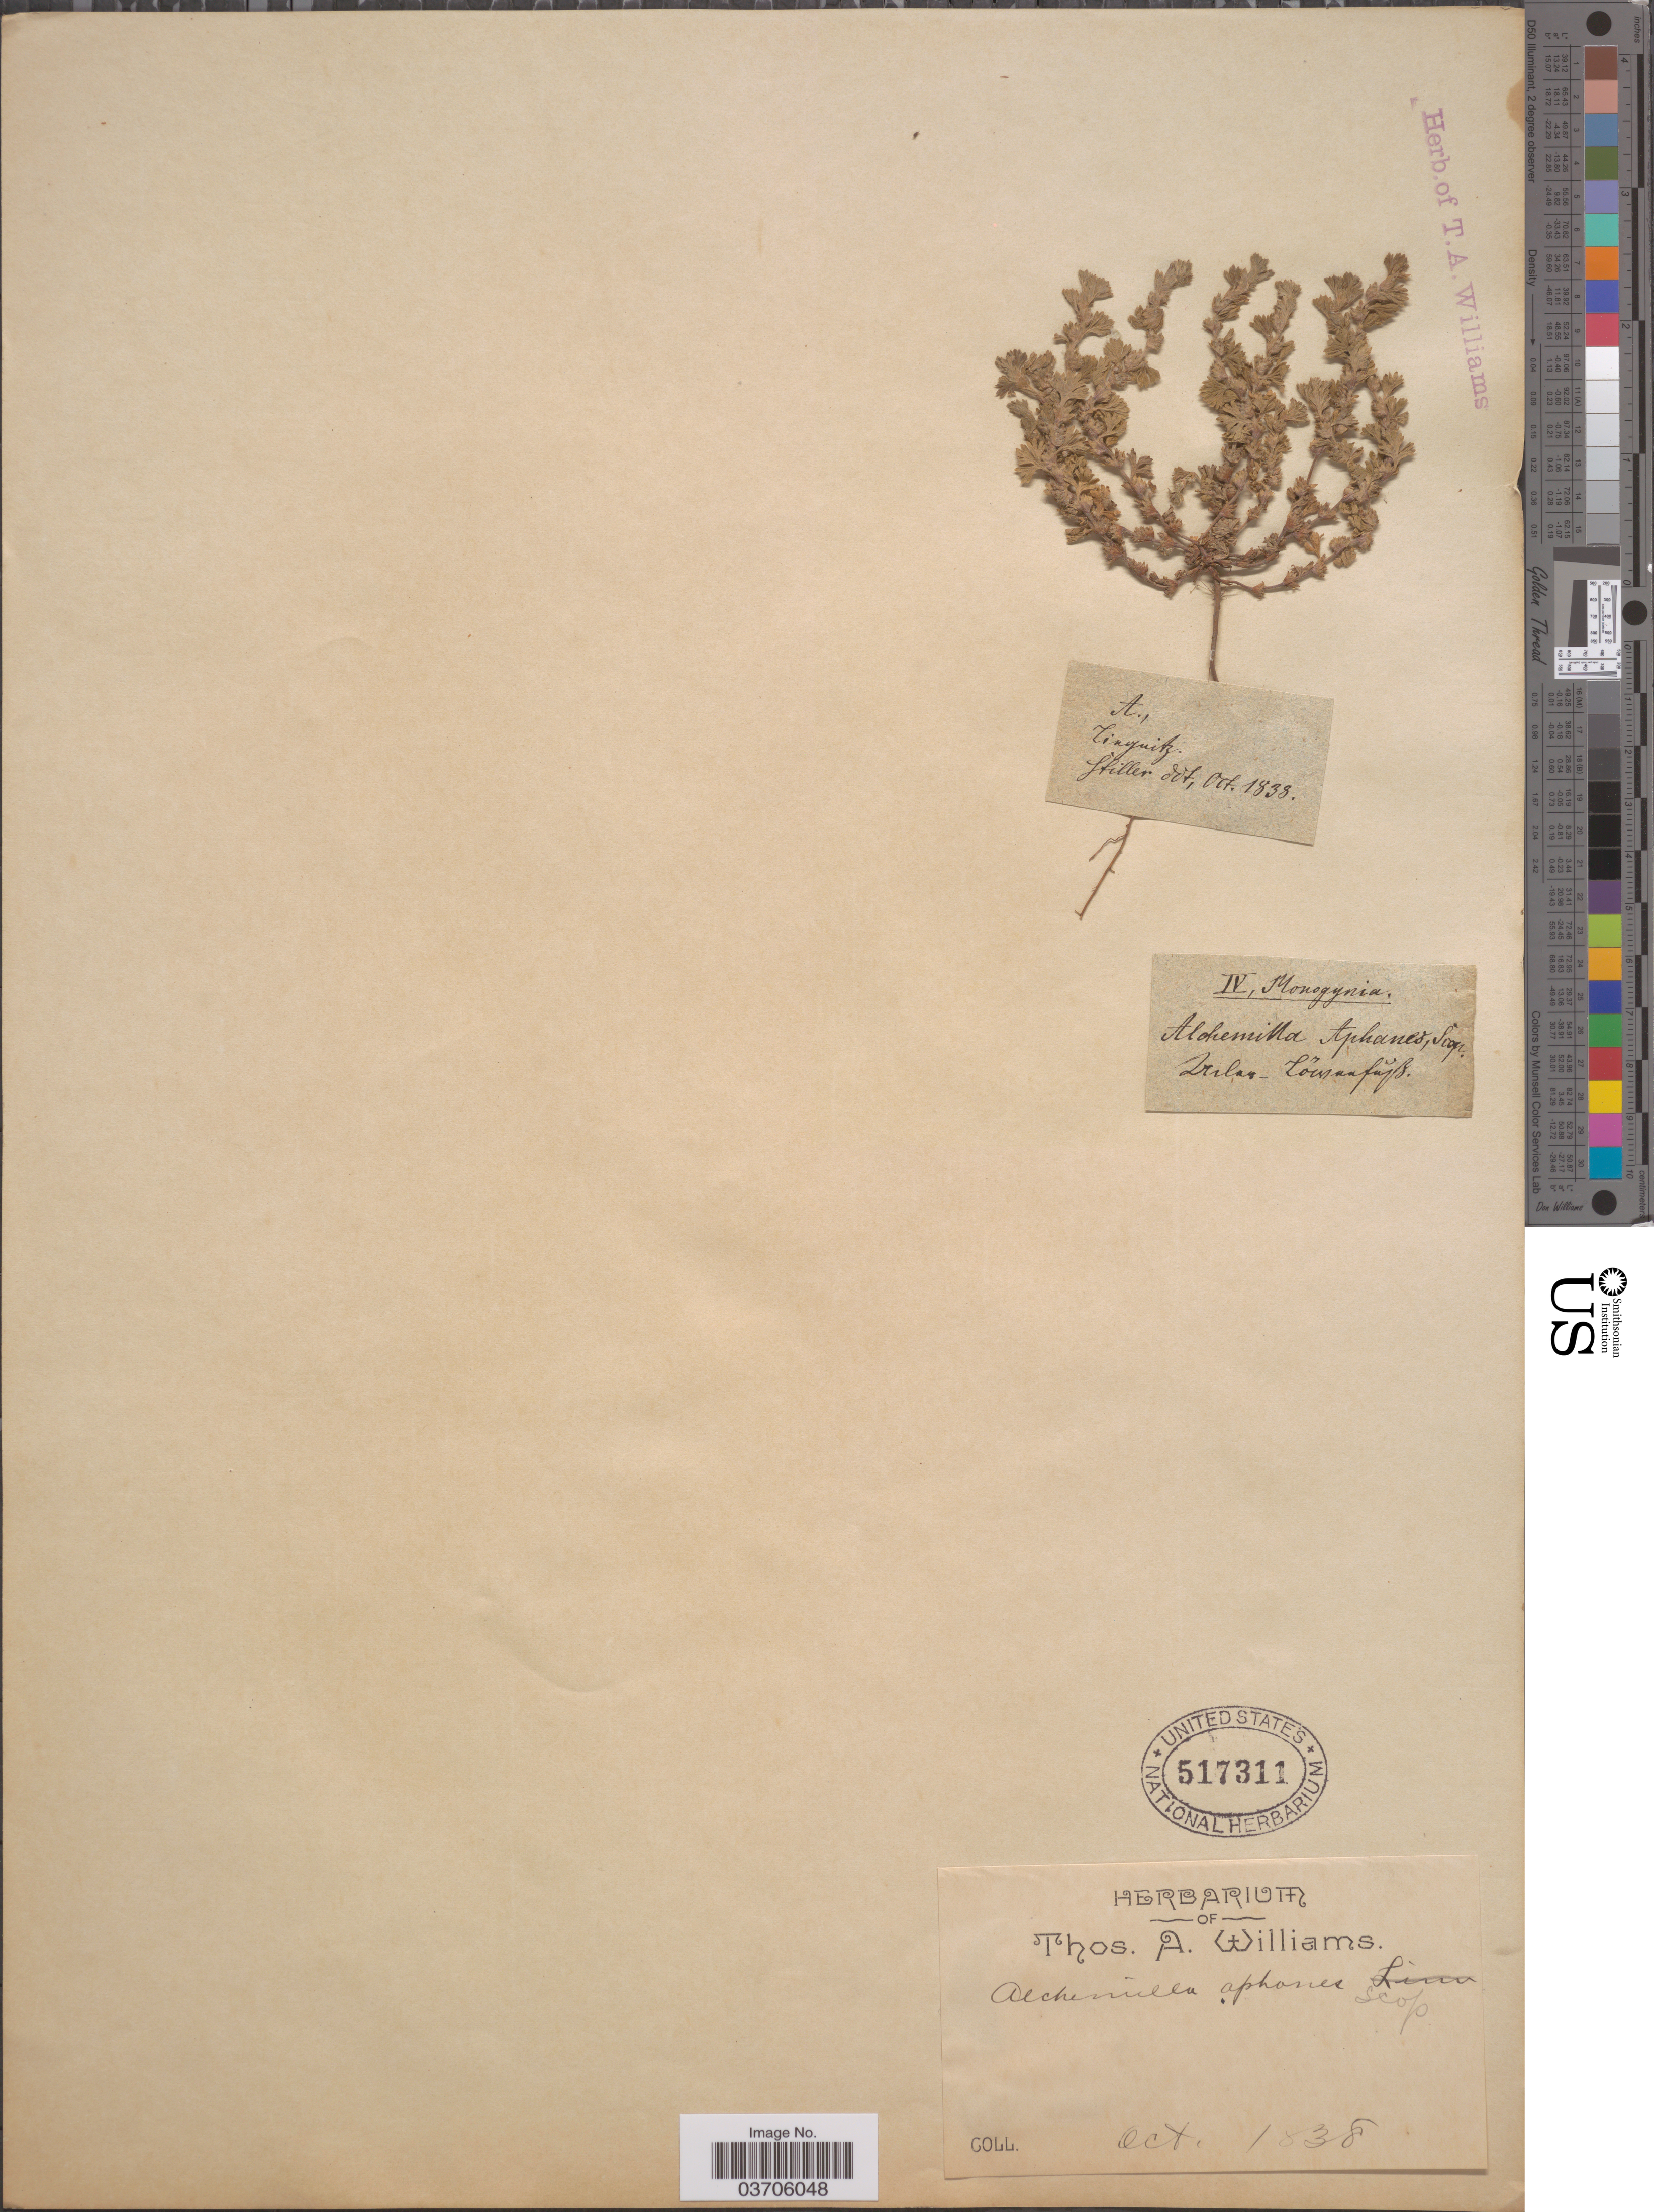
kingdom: Plantae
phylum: Tracheophyta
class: Magnoliopsida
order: Rosales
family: Rosaceae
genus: Alchemilla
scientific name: Alchemilla aphanes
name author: Leers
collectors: ex herb. Thos. A. Williams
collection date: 1838-10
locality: Zinguitz. Hiller odt. [interpreted]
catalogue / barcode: US 517311